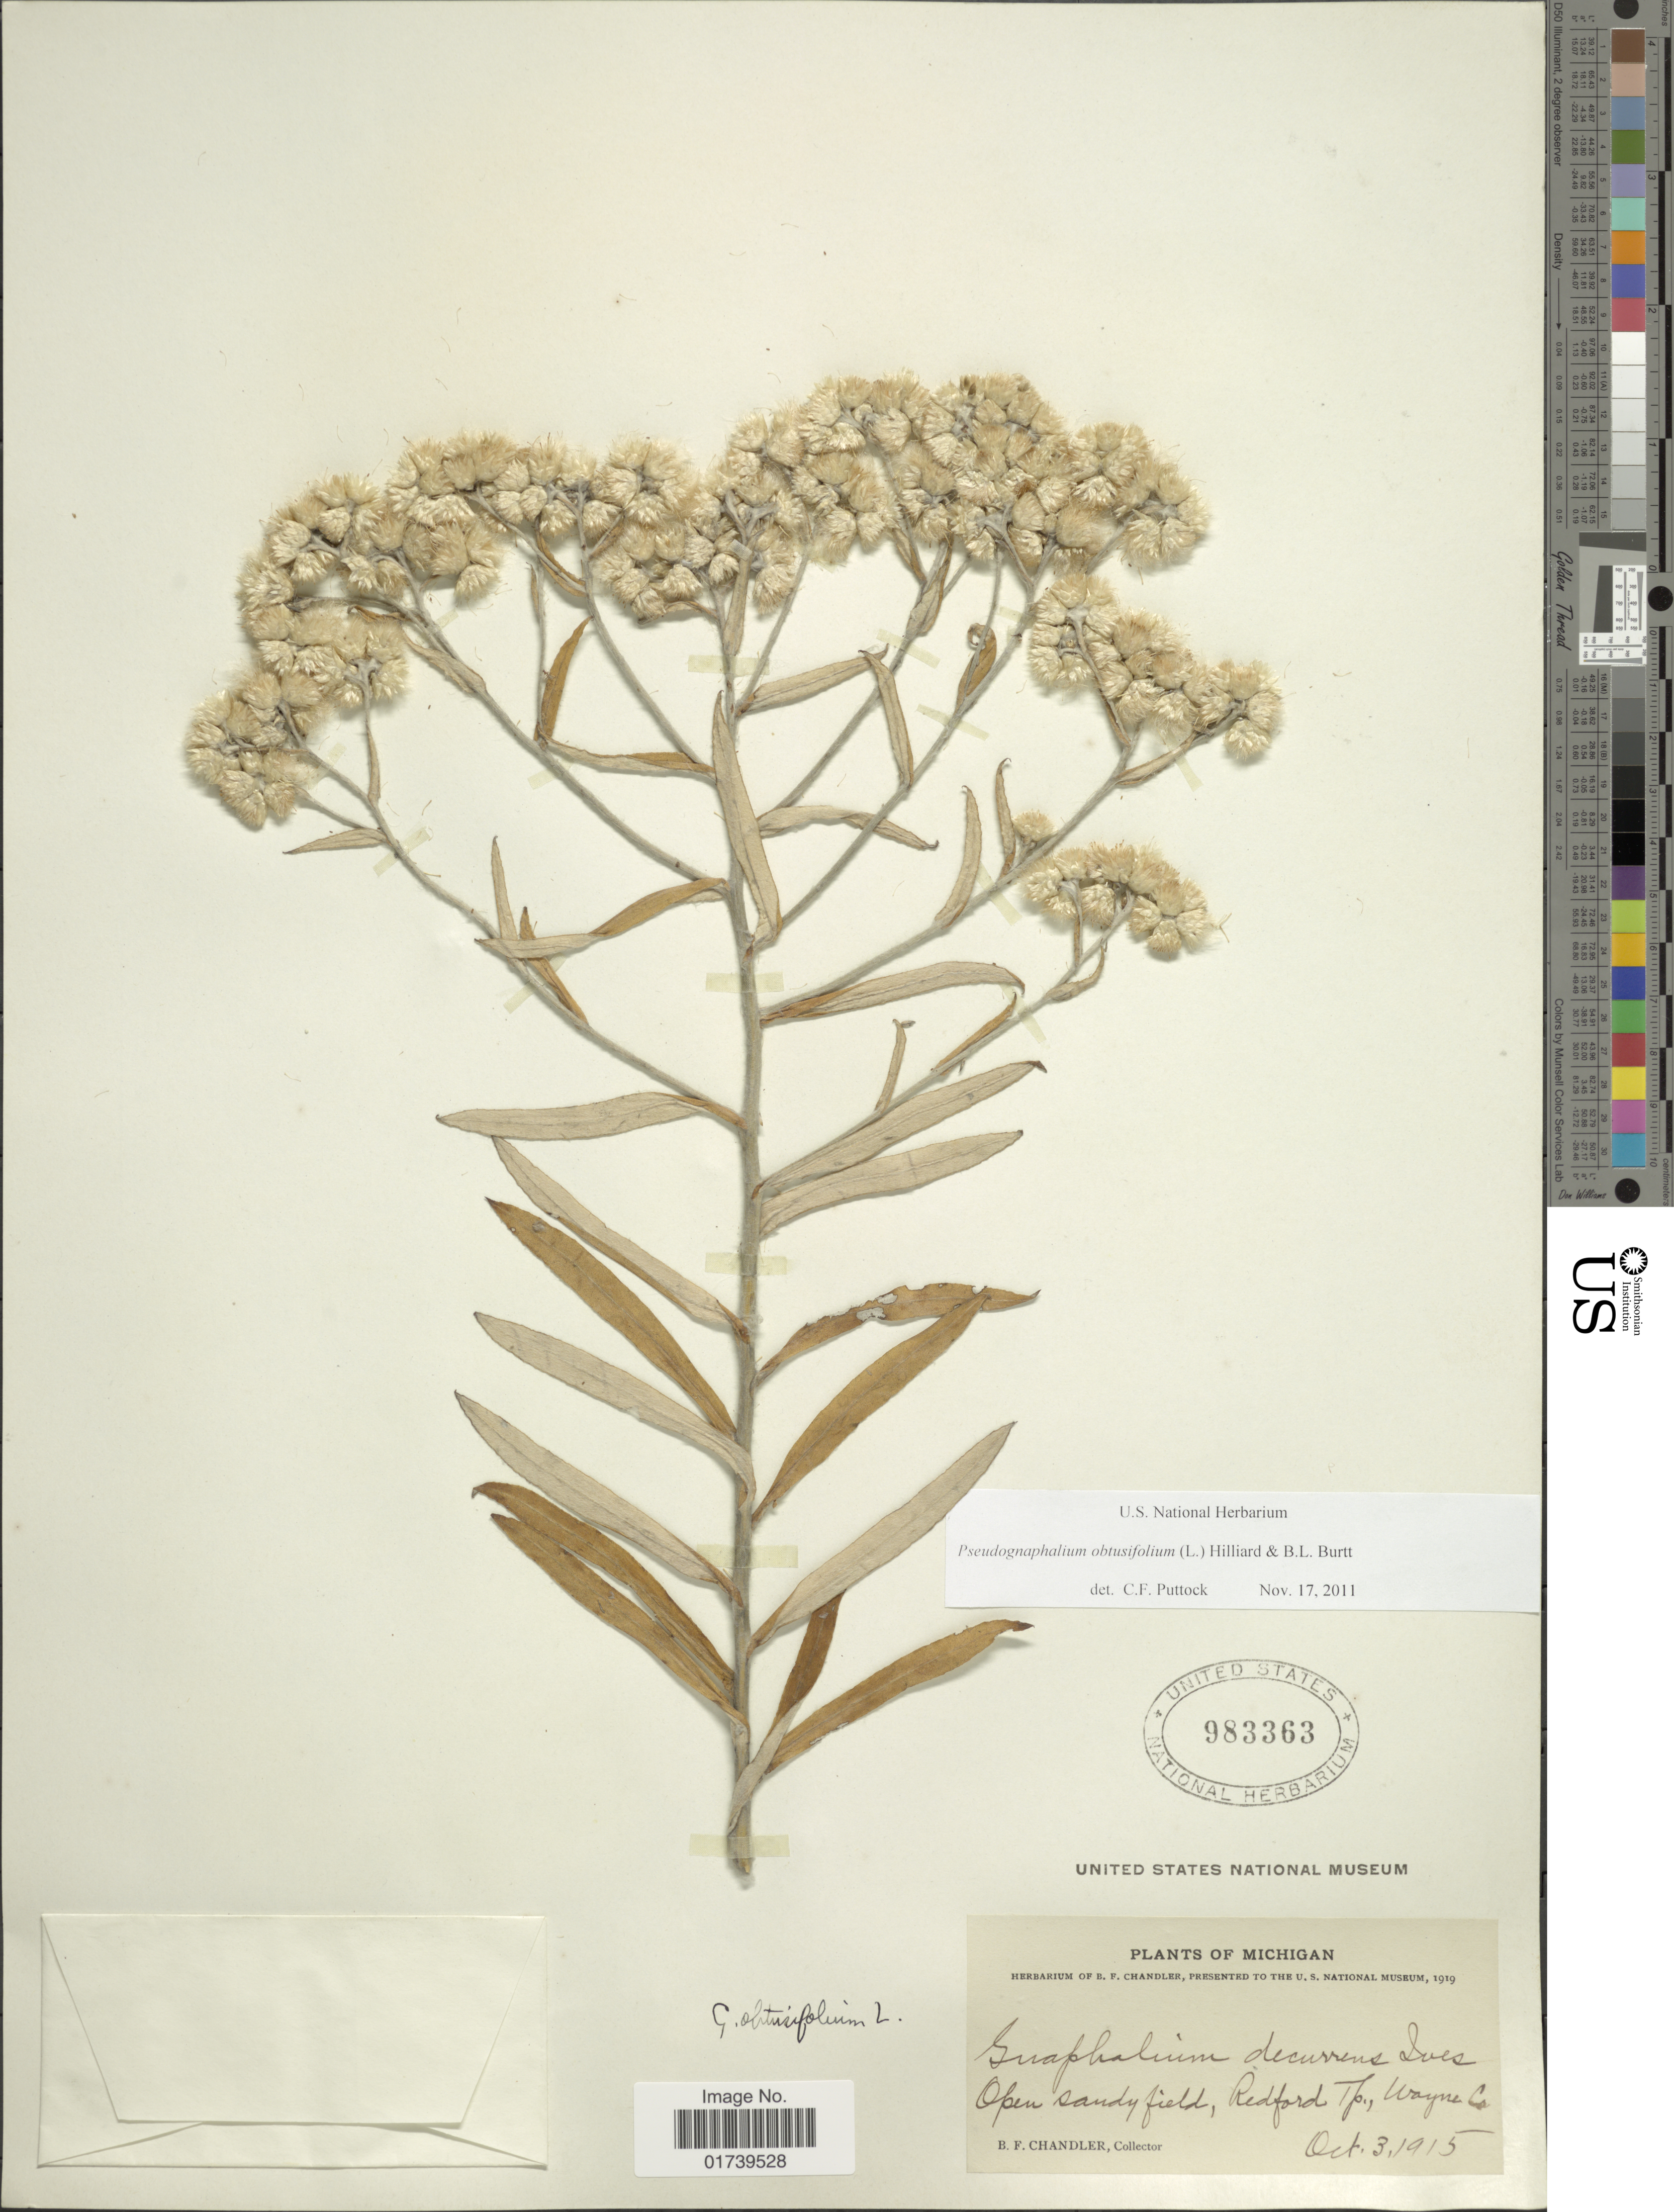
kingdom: Plantae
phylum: Tracheophyta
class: Magnoliopsida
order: Asterales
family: Asteraceae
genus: Pseudognaphalium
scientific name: Pseudognaphalium obtusifolium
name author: (L.) Hilliard & B.L. Burtt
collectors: B. F. Chandler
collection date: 1915-10-03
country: United States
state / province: Michigan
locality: Redford Tp., Wayne Co.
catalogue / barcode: US 983363